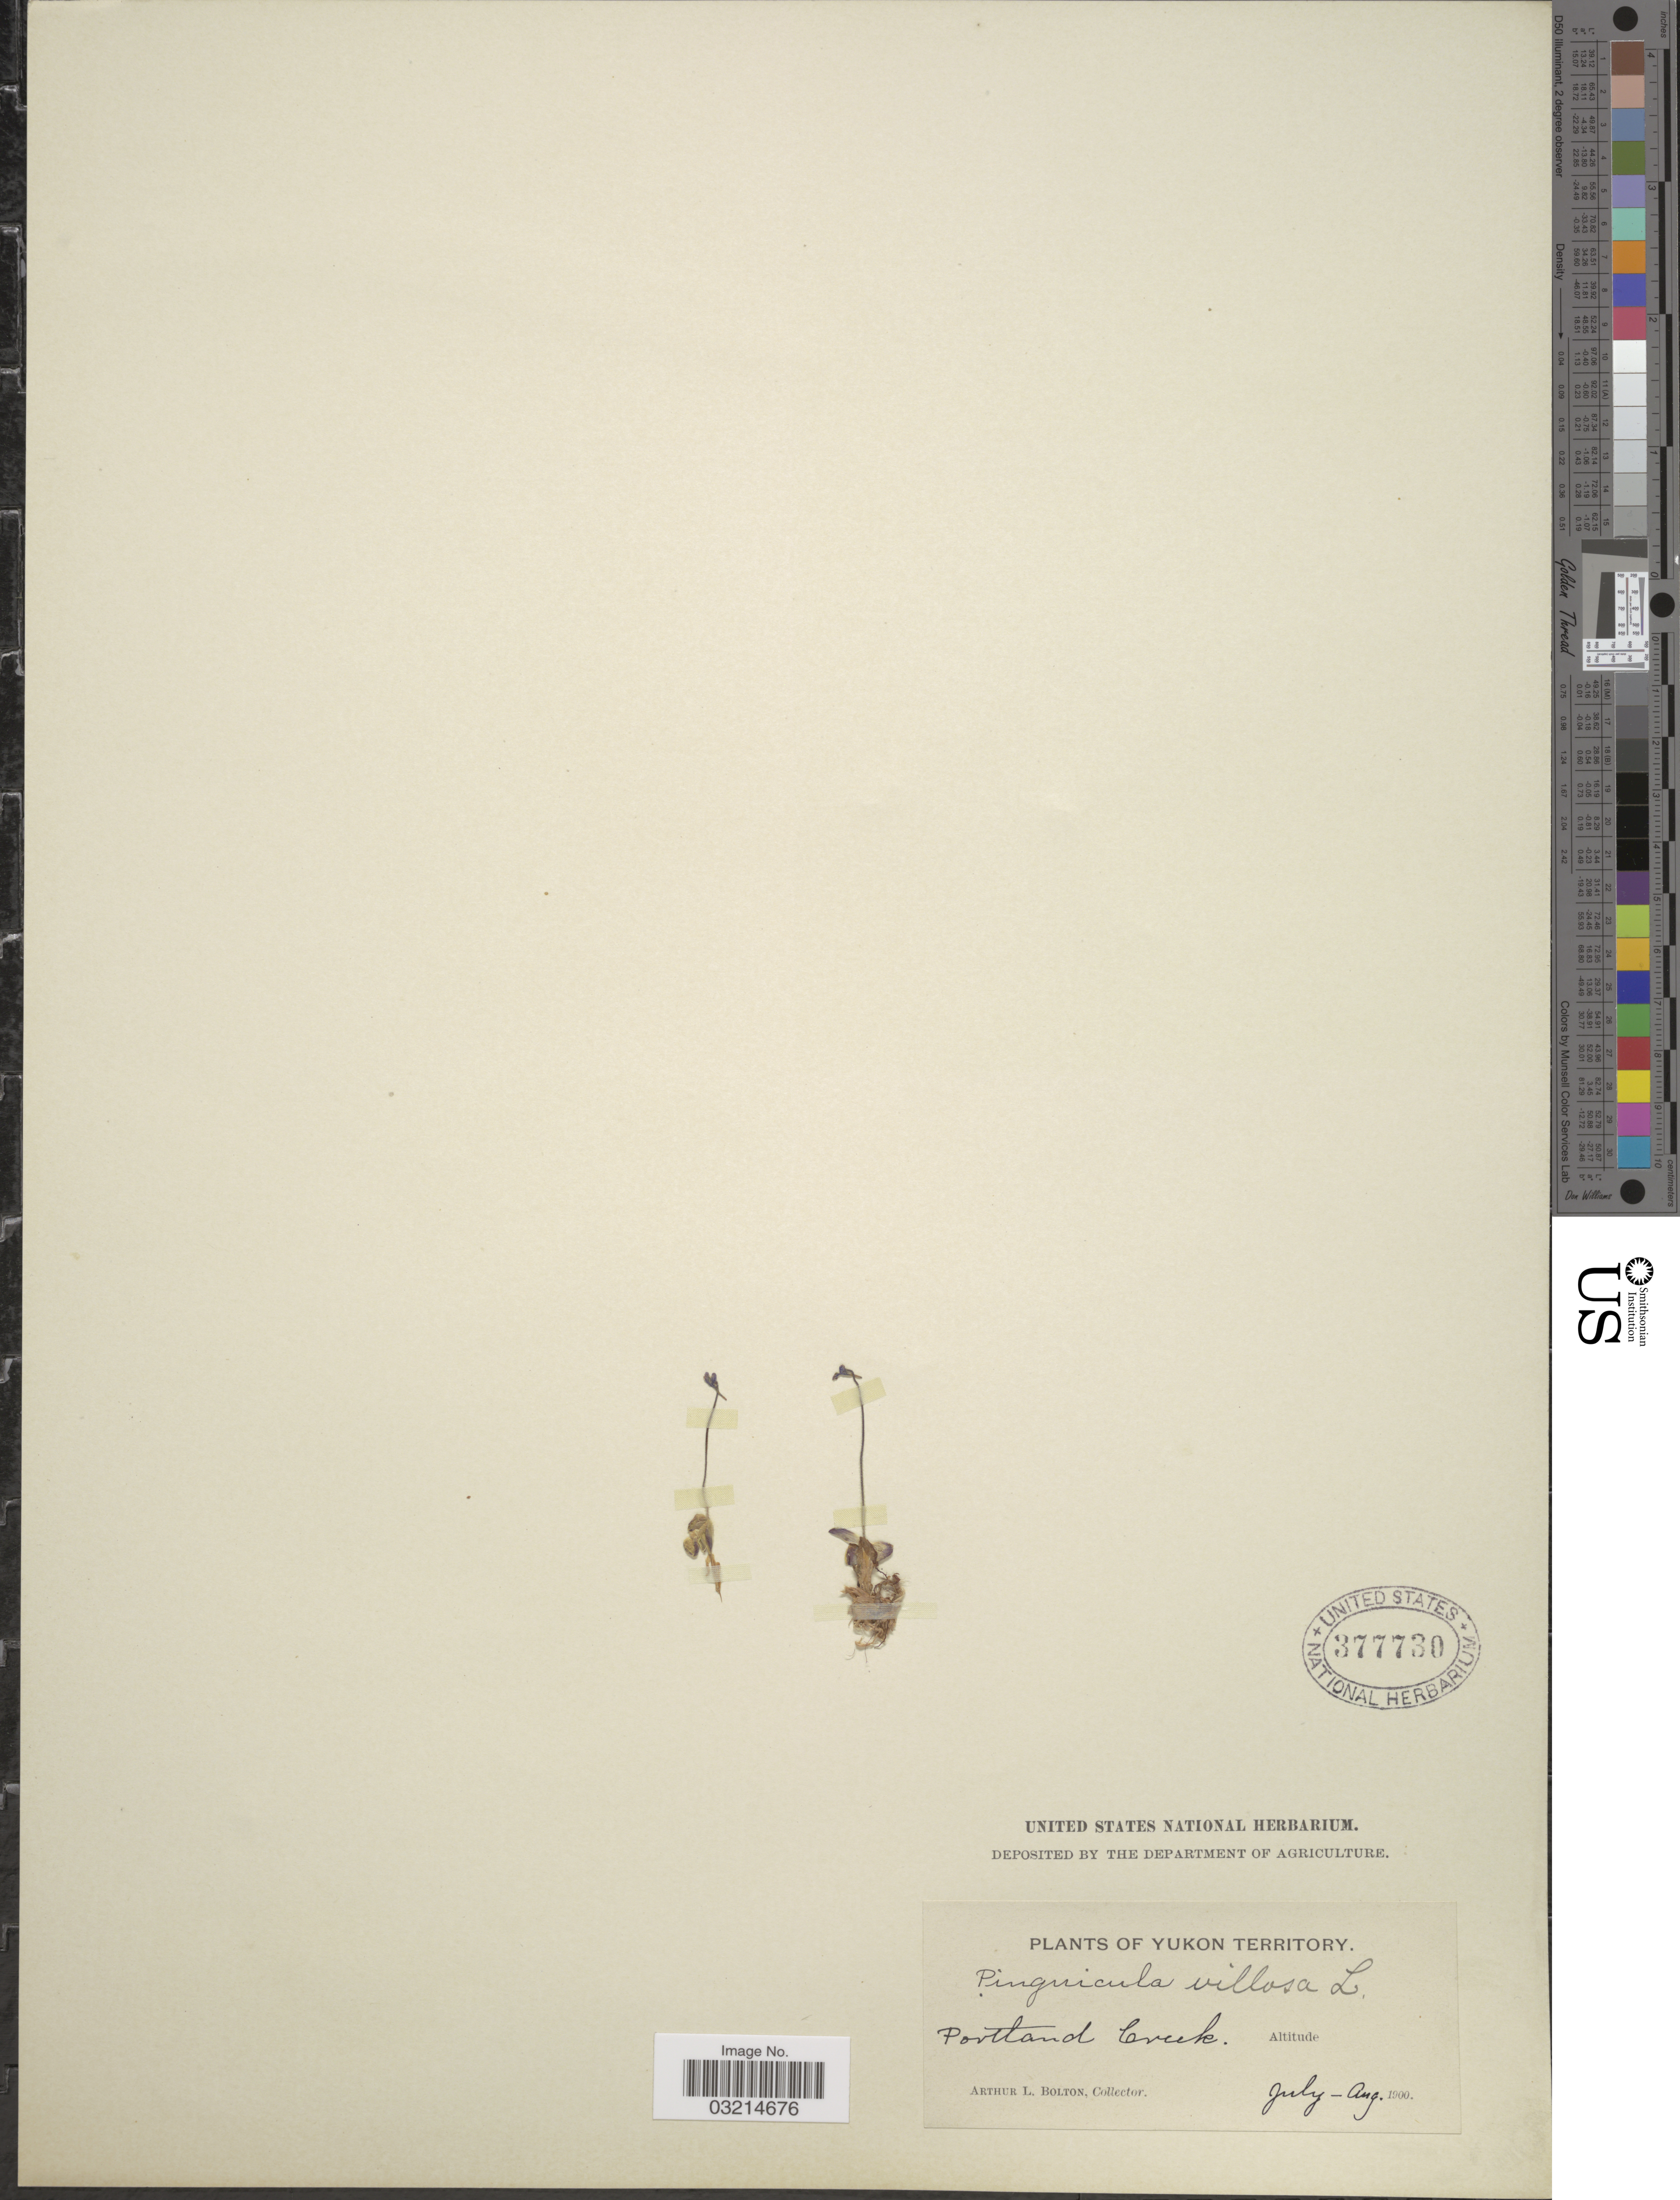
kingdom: Plantae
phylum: Tracheophyta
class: Magnoliopsida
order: Lamiales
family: Lentibulariaceae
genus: Pinguicula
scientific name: Pinguicula villosa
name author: L.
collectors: A. Bolton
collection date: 1900-07/1900-08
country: Canada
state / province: Yukon Territory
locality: Portland Creek.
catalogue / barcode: US 377730